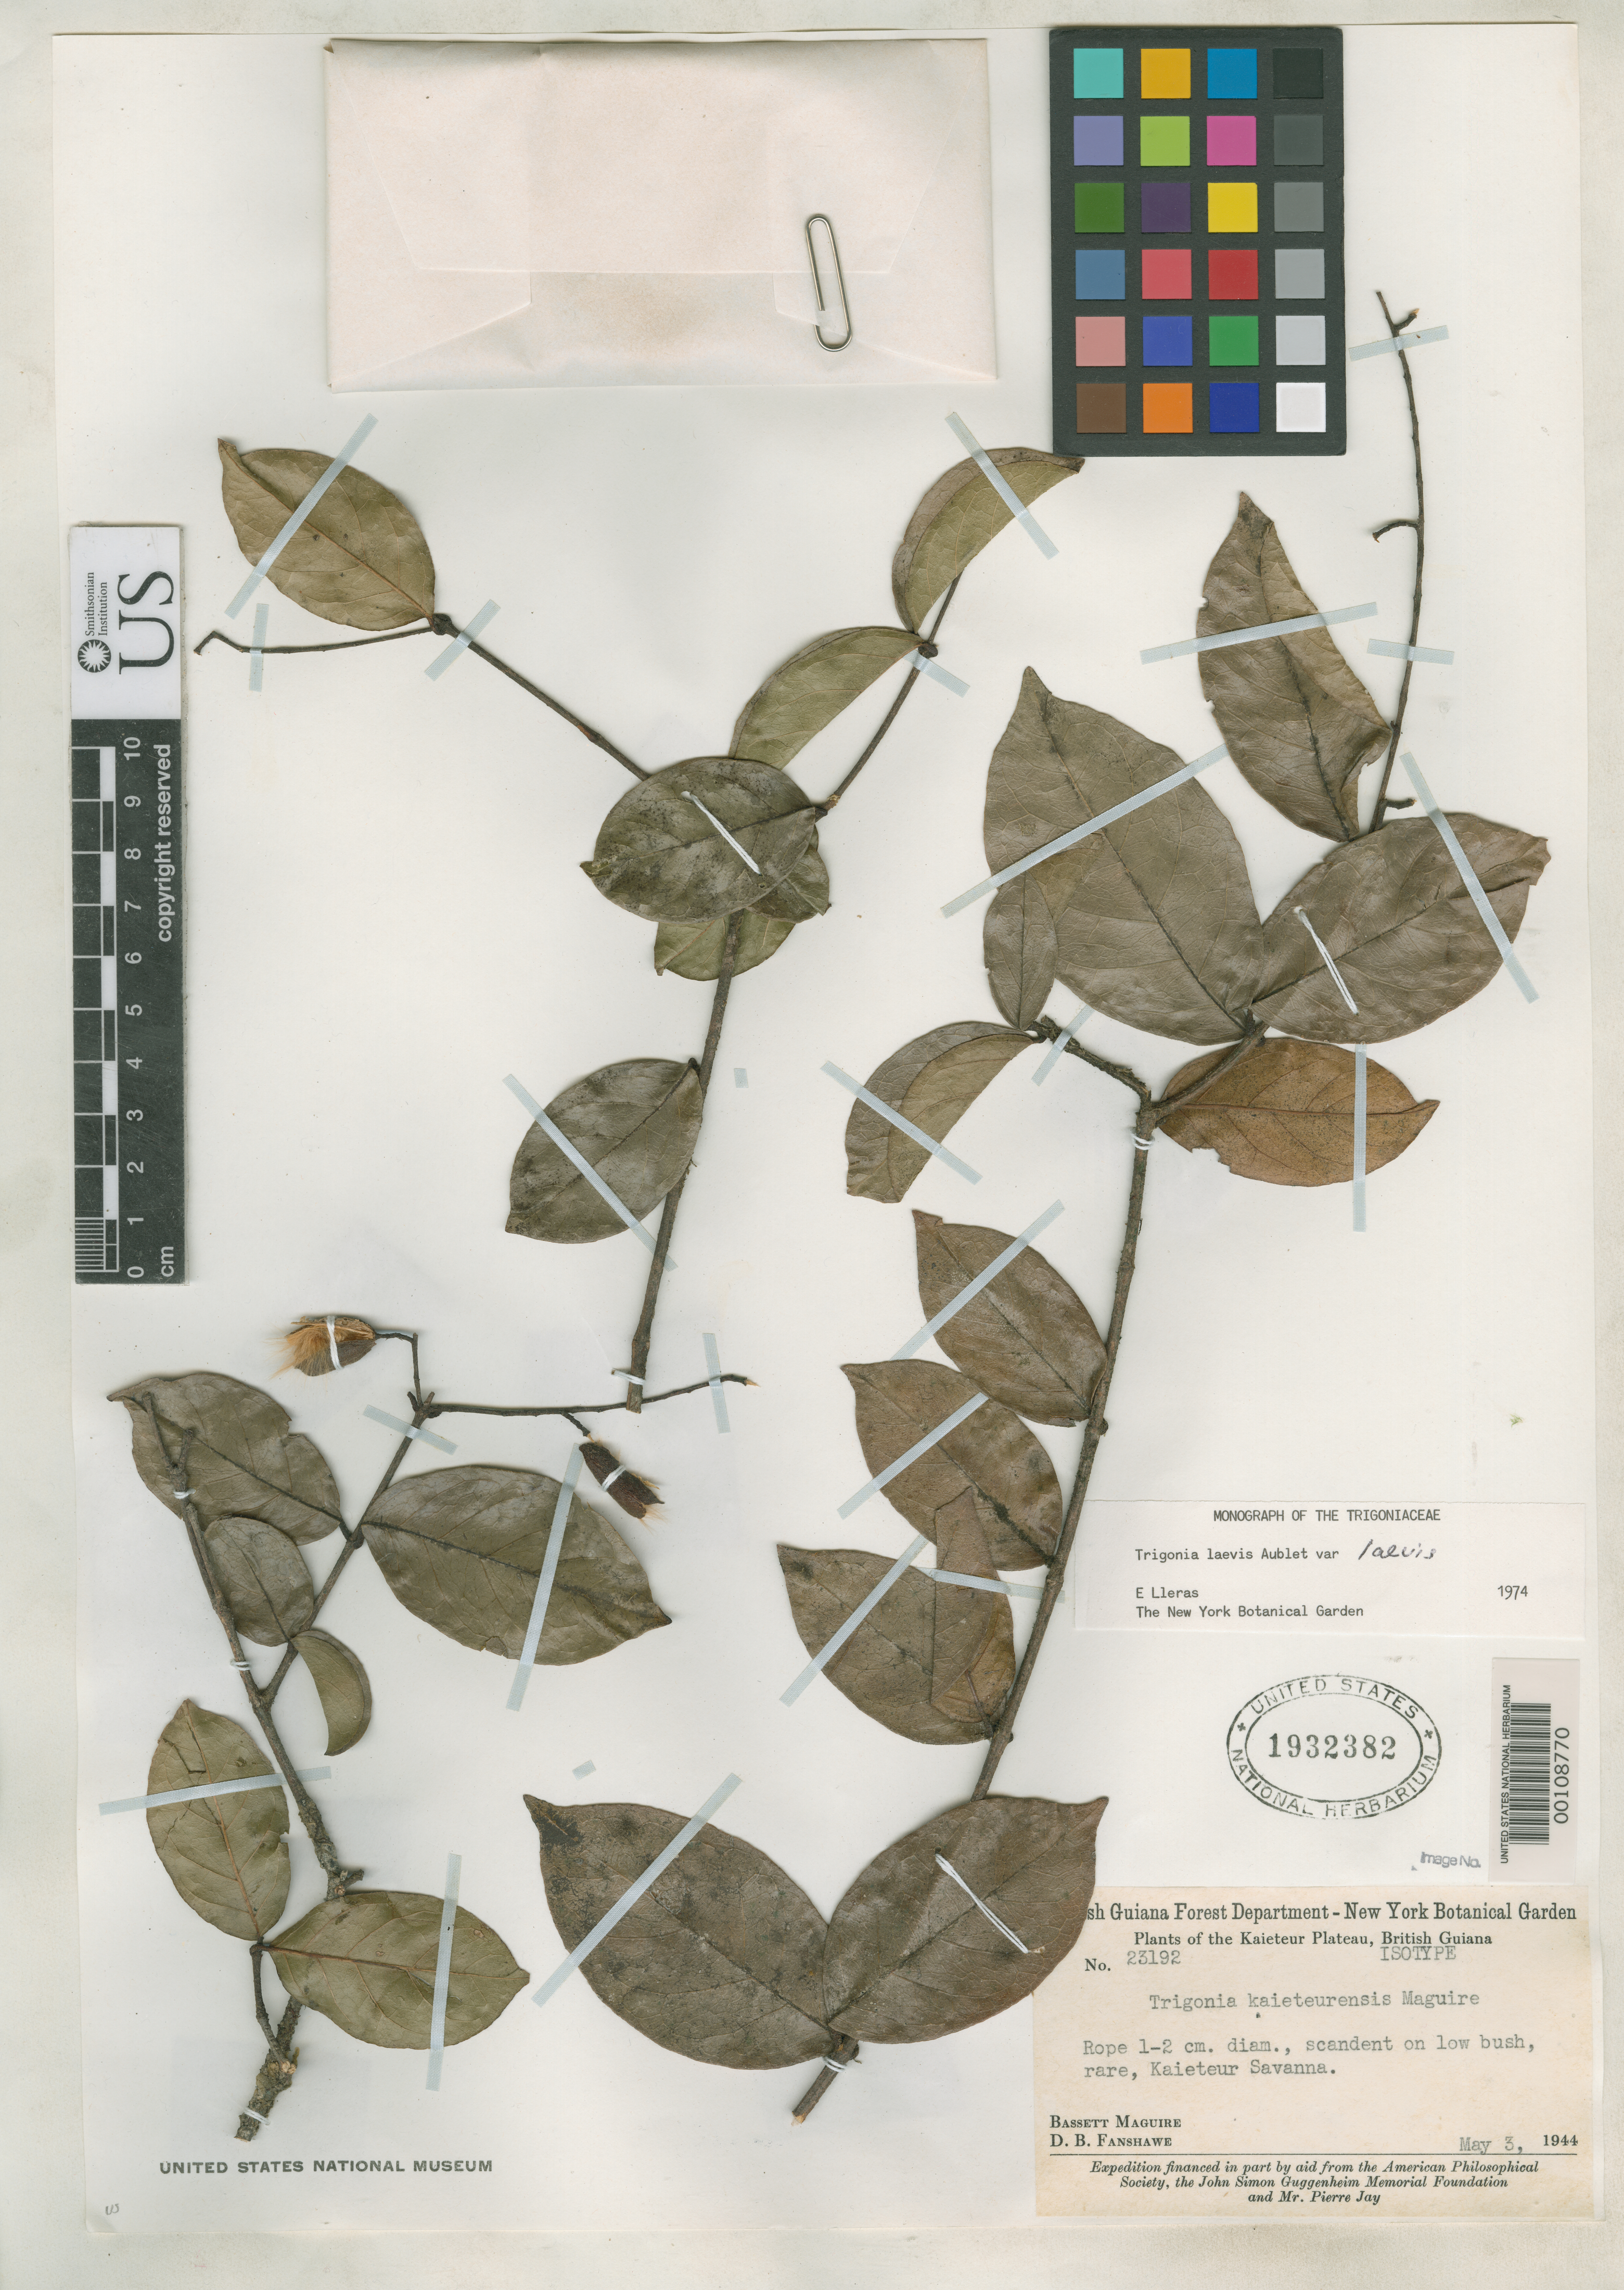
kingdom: Plantae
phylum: Tracheophyta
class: Magnoliopsida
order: Malpighiales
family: Trigoniaceae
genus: Trigonia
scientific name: Trigonia kaieteurensis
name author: Maguire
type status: Isotype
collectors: B. Maguire & D. B. Fanshawe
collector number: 23192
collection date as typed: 03 May 1944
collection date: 1944-05-03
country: Guyana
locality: Kaieteur Plateau, Kaieteur Savanna.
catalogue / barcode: US 1932382